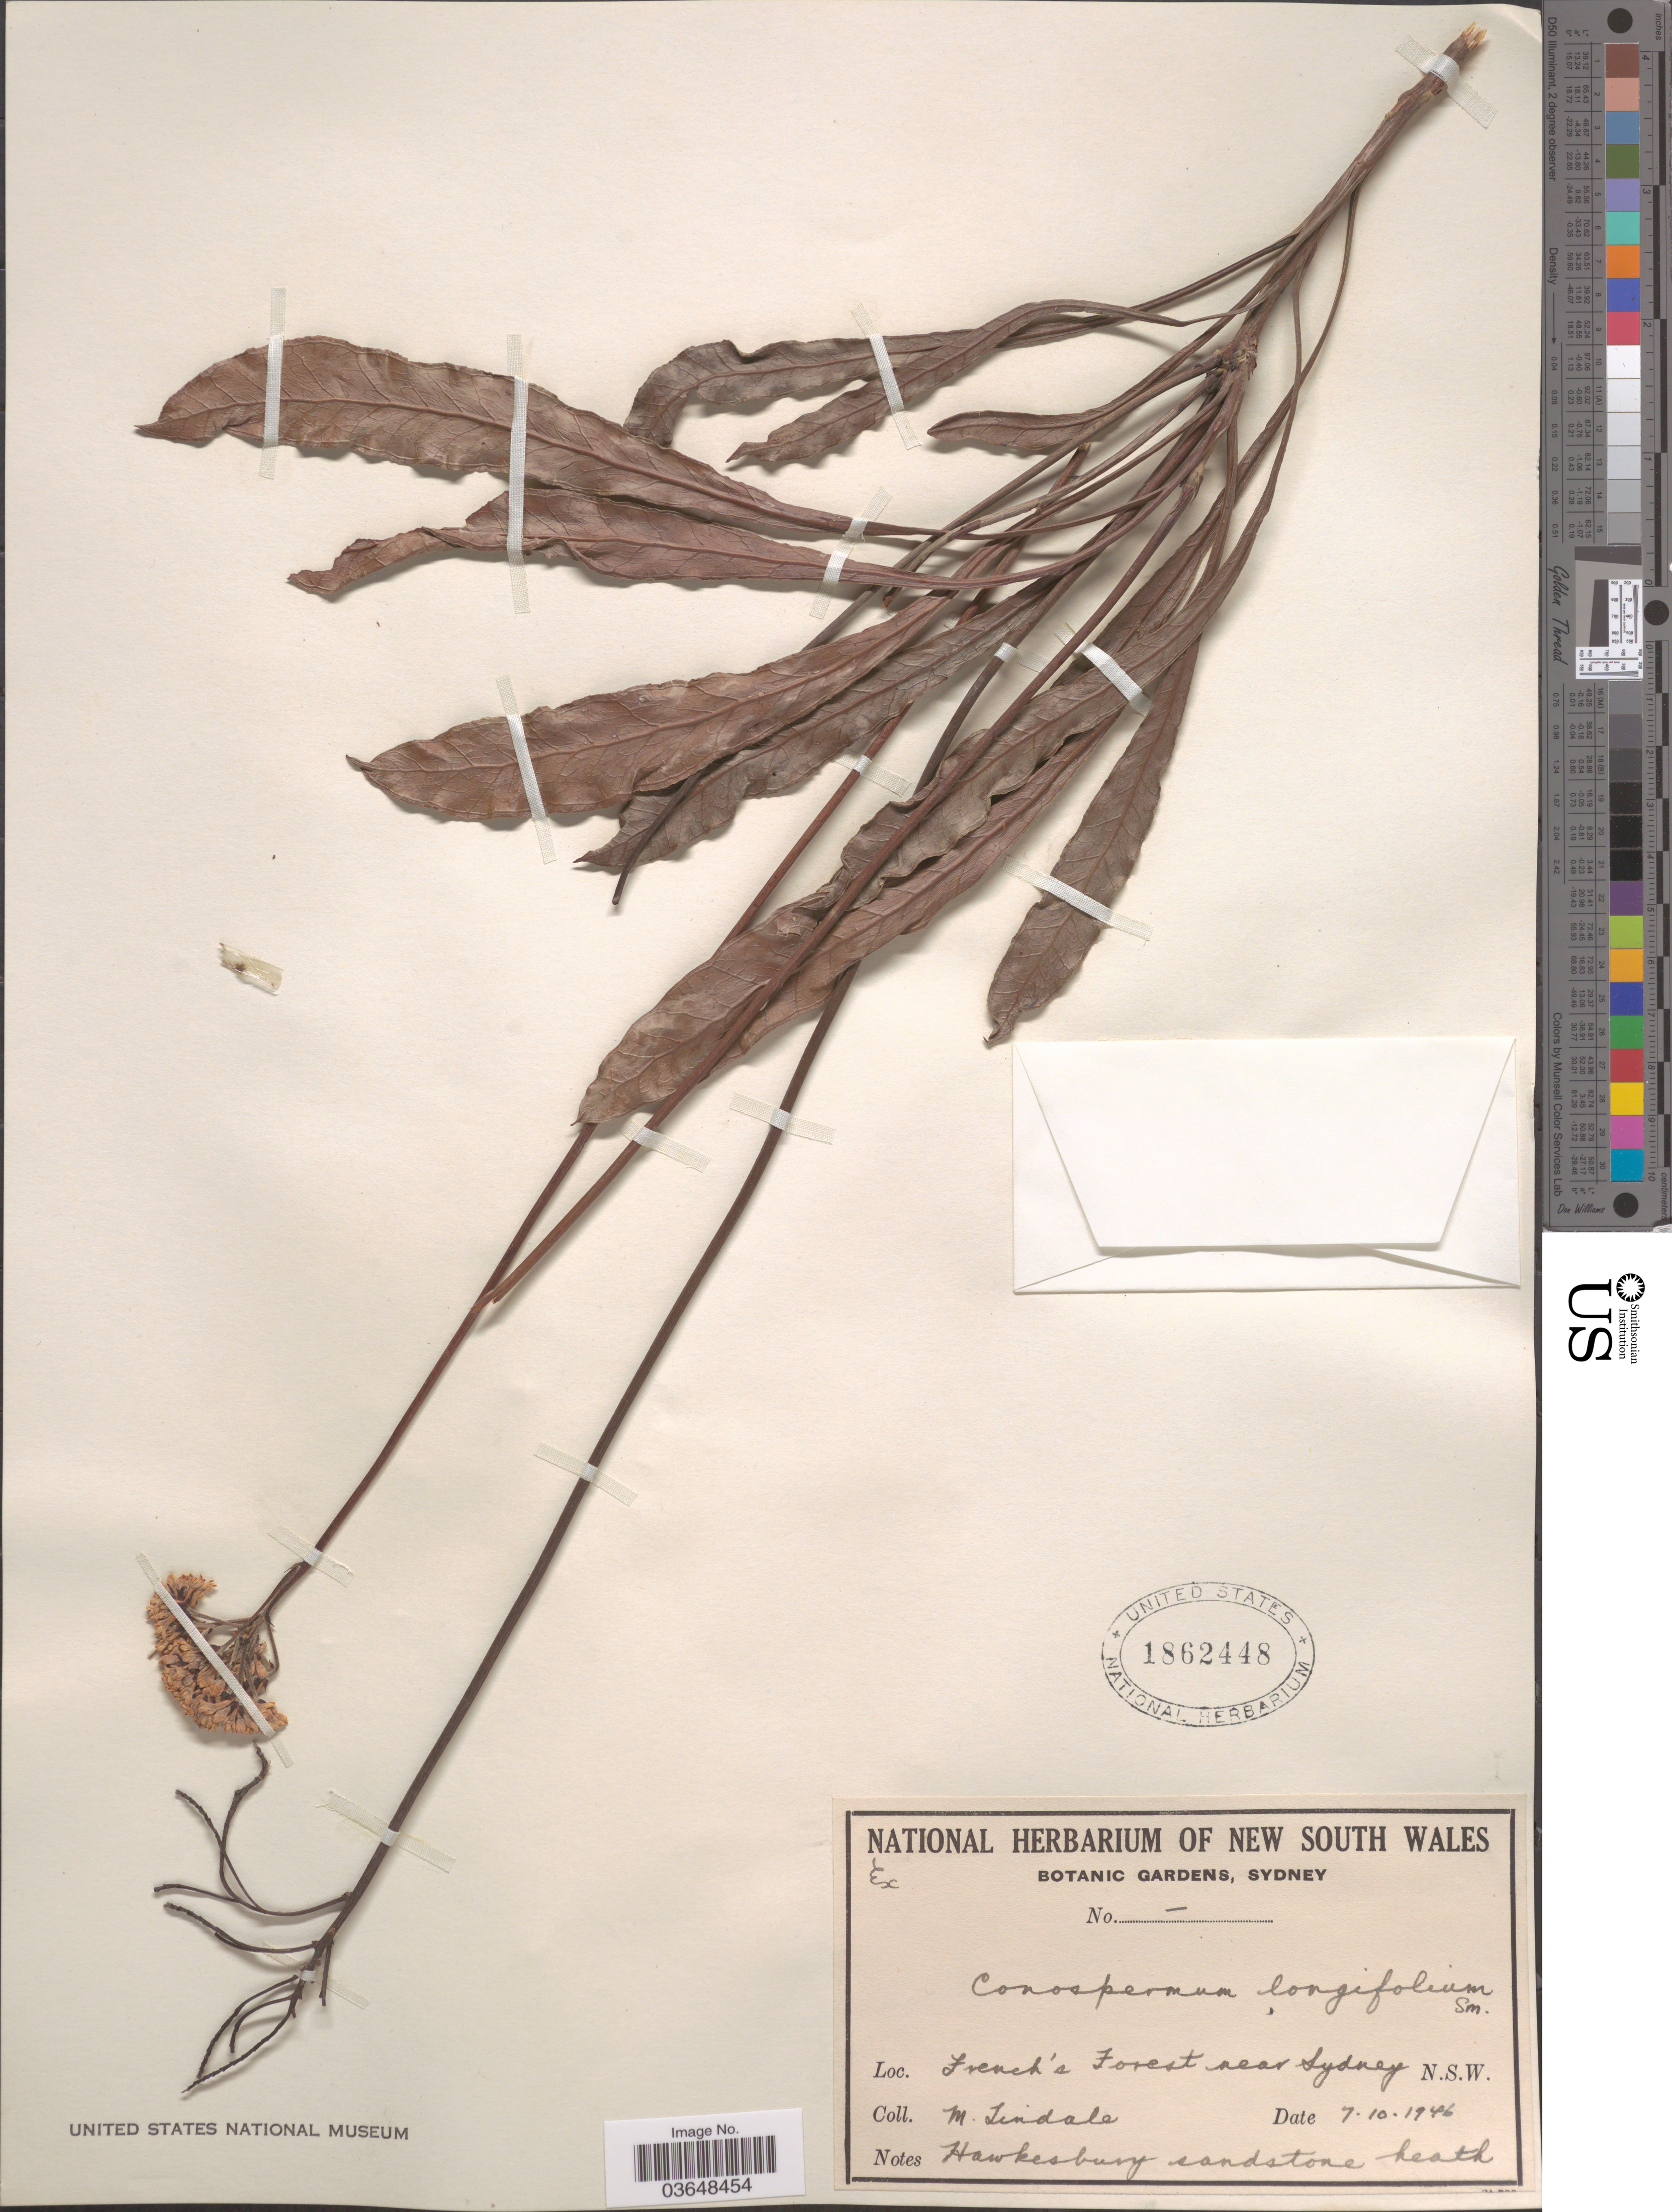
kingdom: Plantae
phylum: Tracheophyta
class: Magnoliopsida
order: Proteales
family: Proteaceae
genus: Conospermum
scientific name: Conospermum longifolium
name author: Sm.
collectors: M. Lindale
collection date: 1946-10-07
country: Australia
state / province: New South Wales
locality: French's Forest near Sydney.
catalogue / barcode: US 1862448